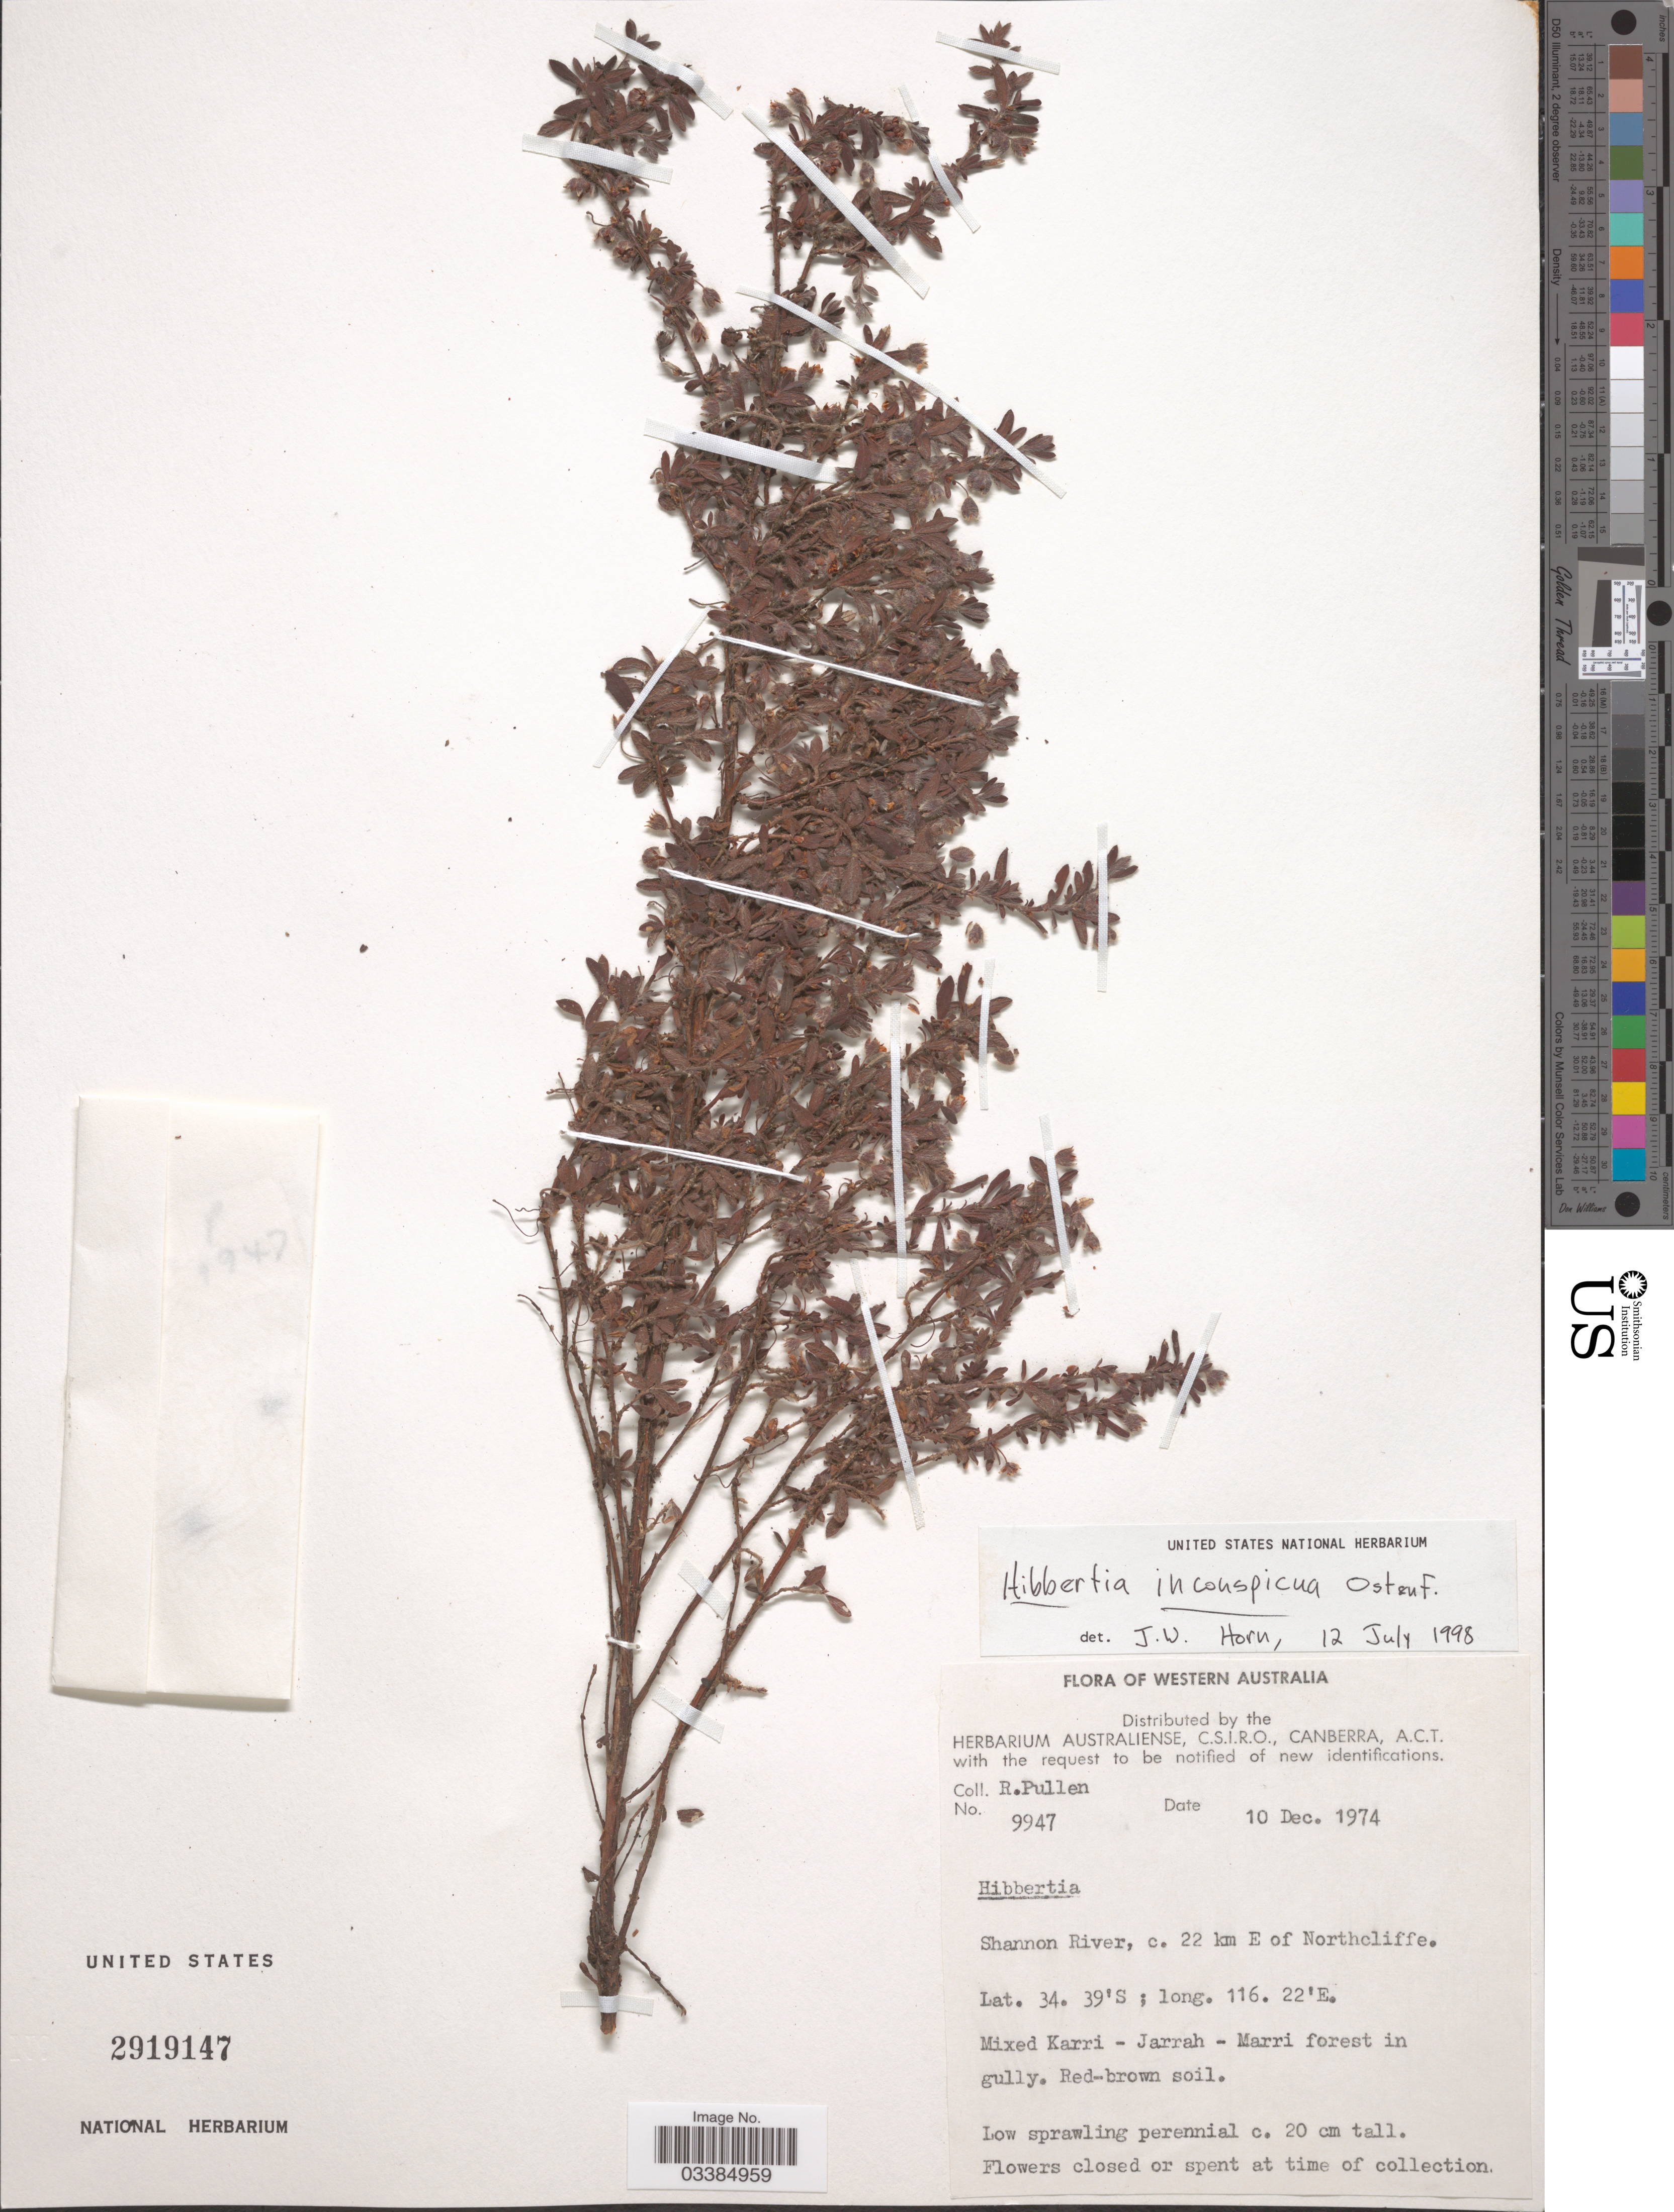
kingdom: Plantae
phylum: Tracheophyta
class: Magnoliopsida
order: Dilleniales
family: Dilleniaceae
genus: Hibbertia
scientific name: Hibbertia inconspicua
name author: Ostenf.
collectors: R. Pullen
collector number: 9947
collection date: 1974-12-10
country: Australia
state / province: Western Australia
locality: Shannon River, c. 22 km E of Northcliffe.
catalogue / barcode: US 2919147